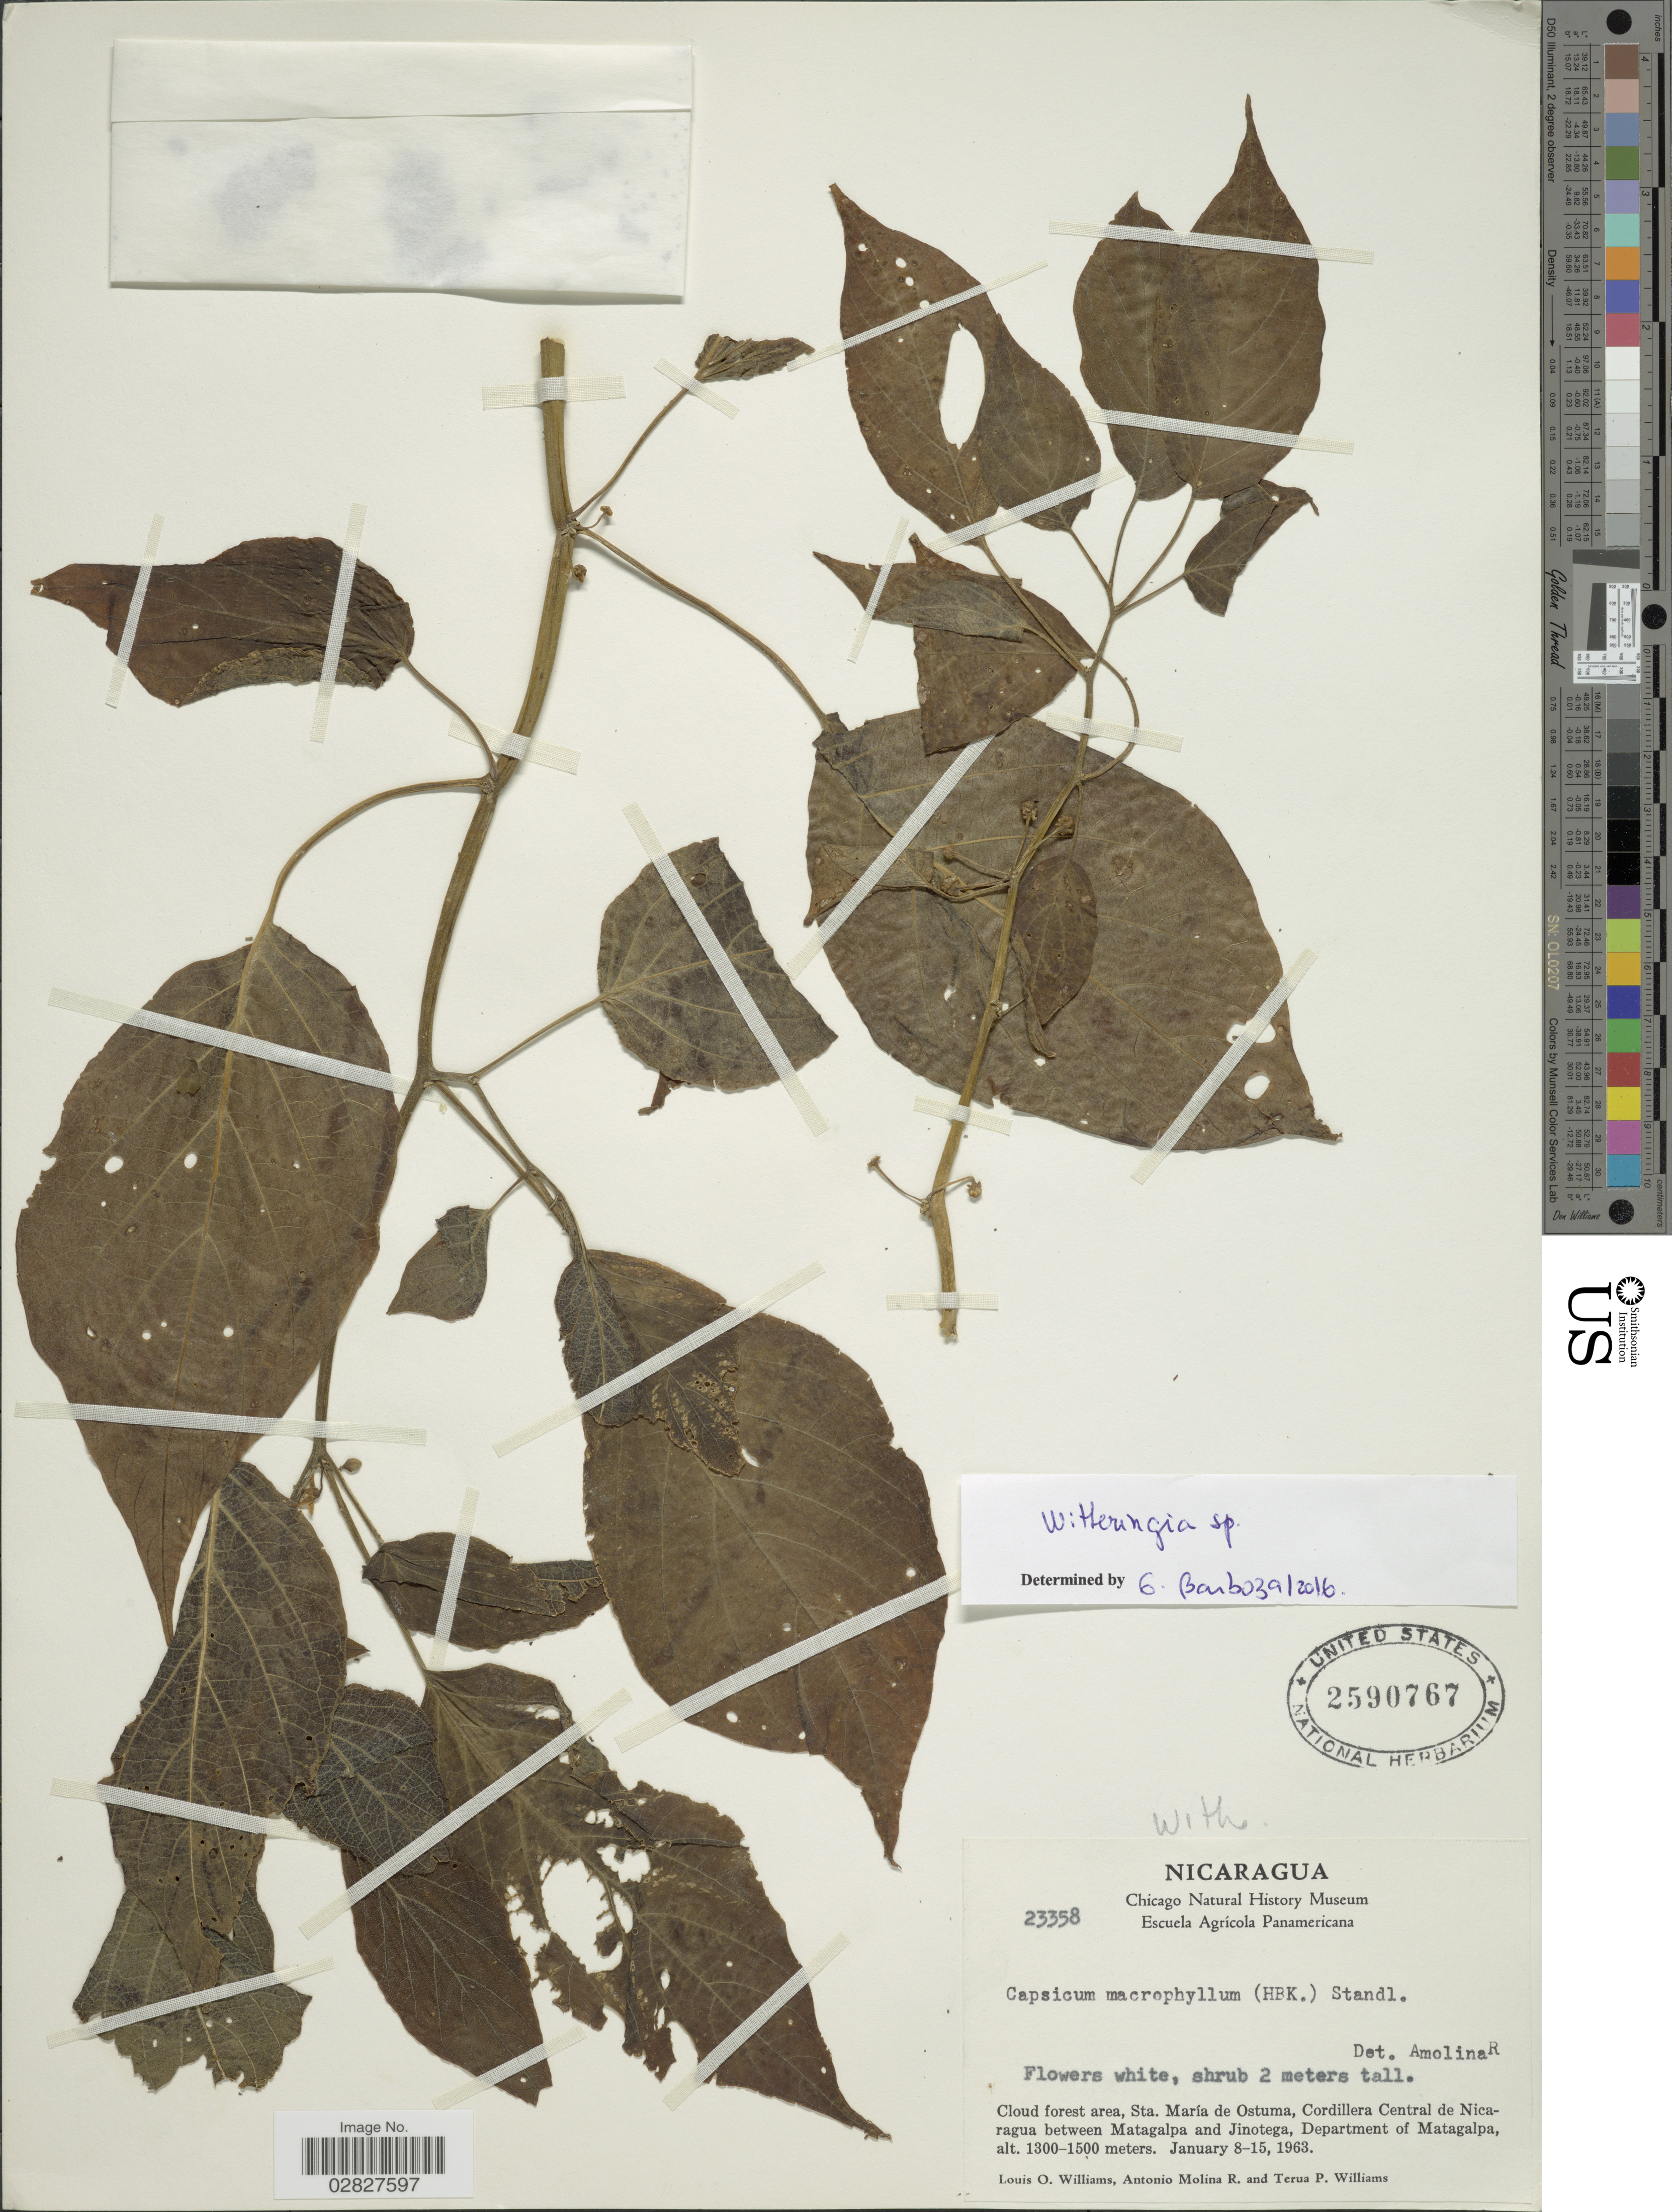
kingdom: Plantae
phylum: Tracheophyta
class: Magnoliopsida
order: Solanales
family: Solanaceae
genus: Witheringia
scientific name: Witheringia sp.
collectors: L. O. Williams, A. Molina R. & T. Williams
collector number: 23358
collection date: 1963-01-08/1963-01-15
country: Nicaragua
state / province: Matagalpa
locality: Cloud forest area, Sta. María de Ostuma, Cordillera Central de Nicaragua between Matagalpa and Jinotega, Department of Matagalpa.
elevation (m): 1300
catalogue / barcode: US 2590767